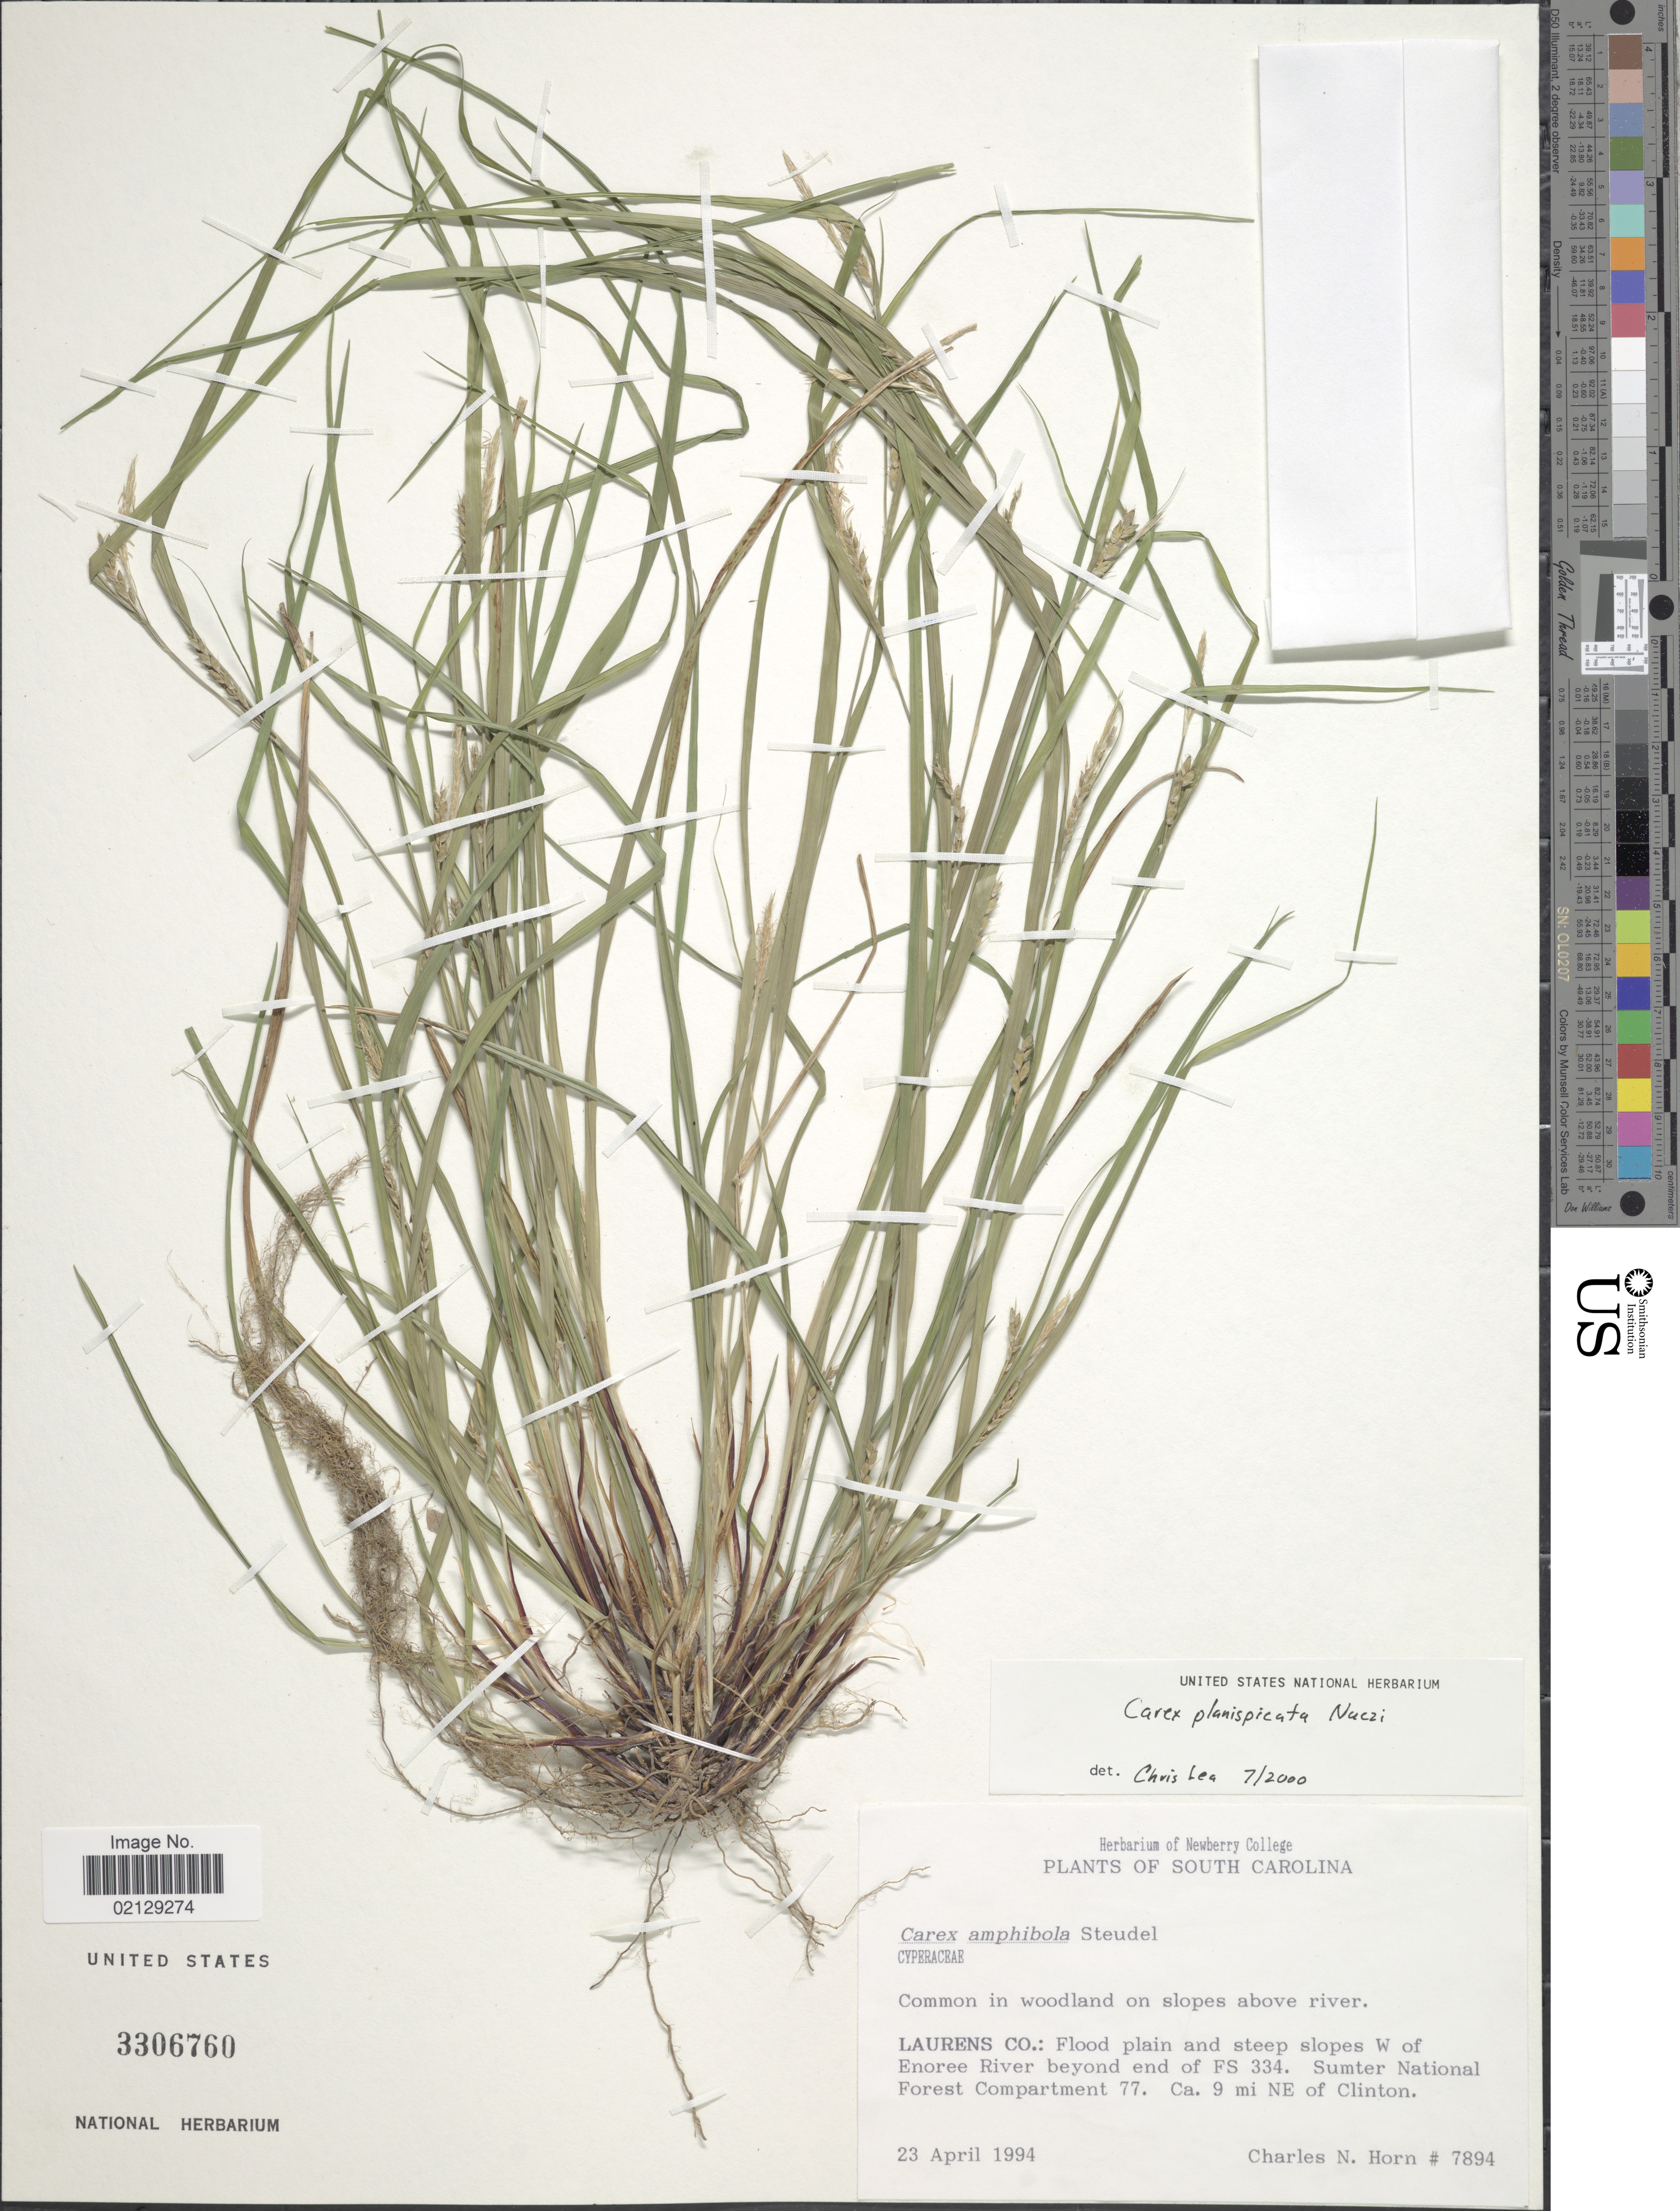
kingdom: Plantae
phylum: Tracheophyta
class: Liliopsida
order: Poales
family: Cyperaceae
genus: Carex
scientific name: Carex planispicata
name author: Naczi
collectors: C. N. Horn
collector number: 7894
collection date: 1994-04-23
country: United States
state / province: South Carolina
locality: Laurens Co.: Floodplain and steep slopes W of Enoree River beyond end of FS 334, Sumter National Forest Compartment 77, 9 mi. NE of Clinton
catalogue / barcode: US 3306760